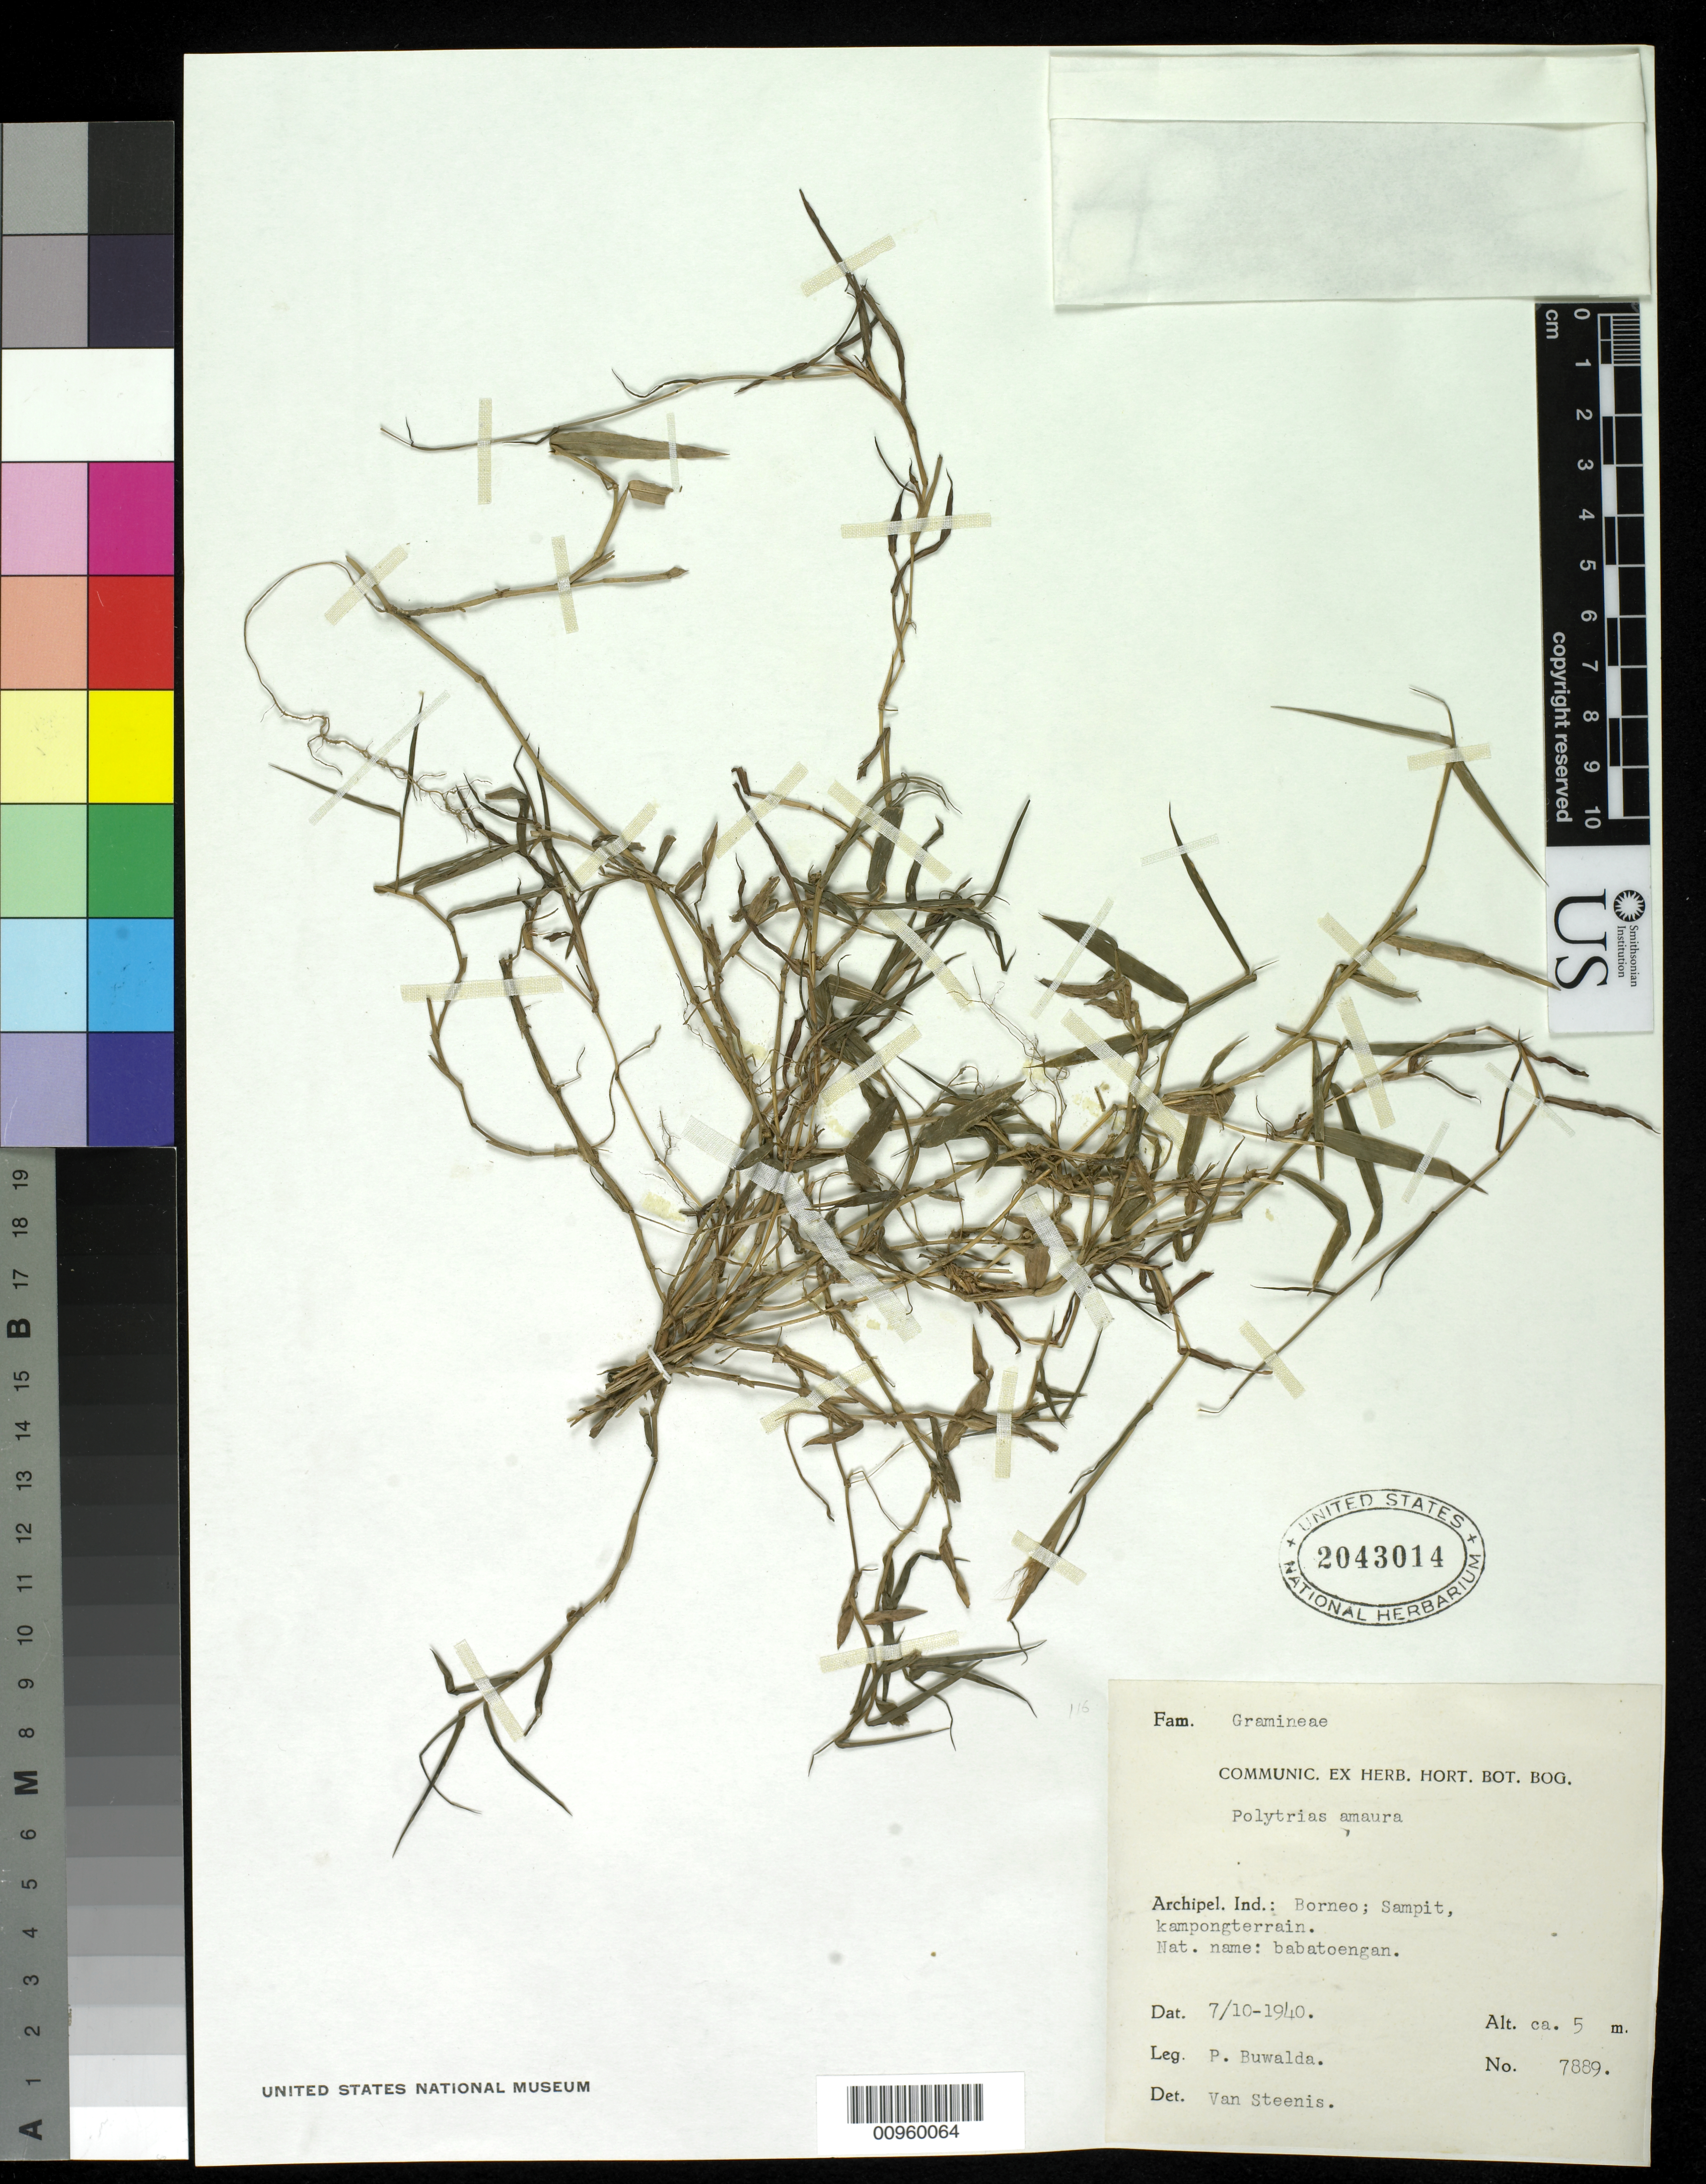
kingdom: Plantae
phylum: Tracheophyta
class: Liliopsida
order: Poales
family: Poaceae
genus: Polytrias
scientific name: Polytrias indica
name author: (Houtt.) Veldkamp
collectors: P. Buwalda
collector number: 7889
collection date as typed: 10 Jul 1940 or 07 Oct 1940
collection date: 1940-07-10 or 1940-10-07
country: Indonesia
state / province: Kalimantan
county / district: Kalimantan Tengah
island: Borneo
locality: Sampit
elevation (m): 5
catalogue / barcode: US 2043014